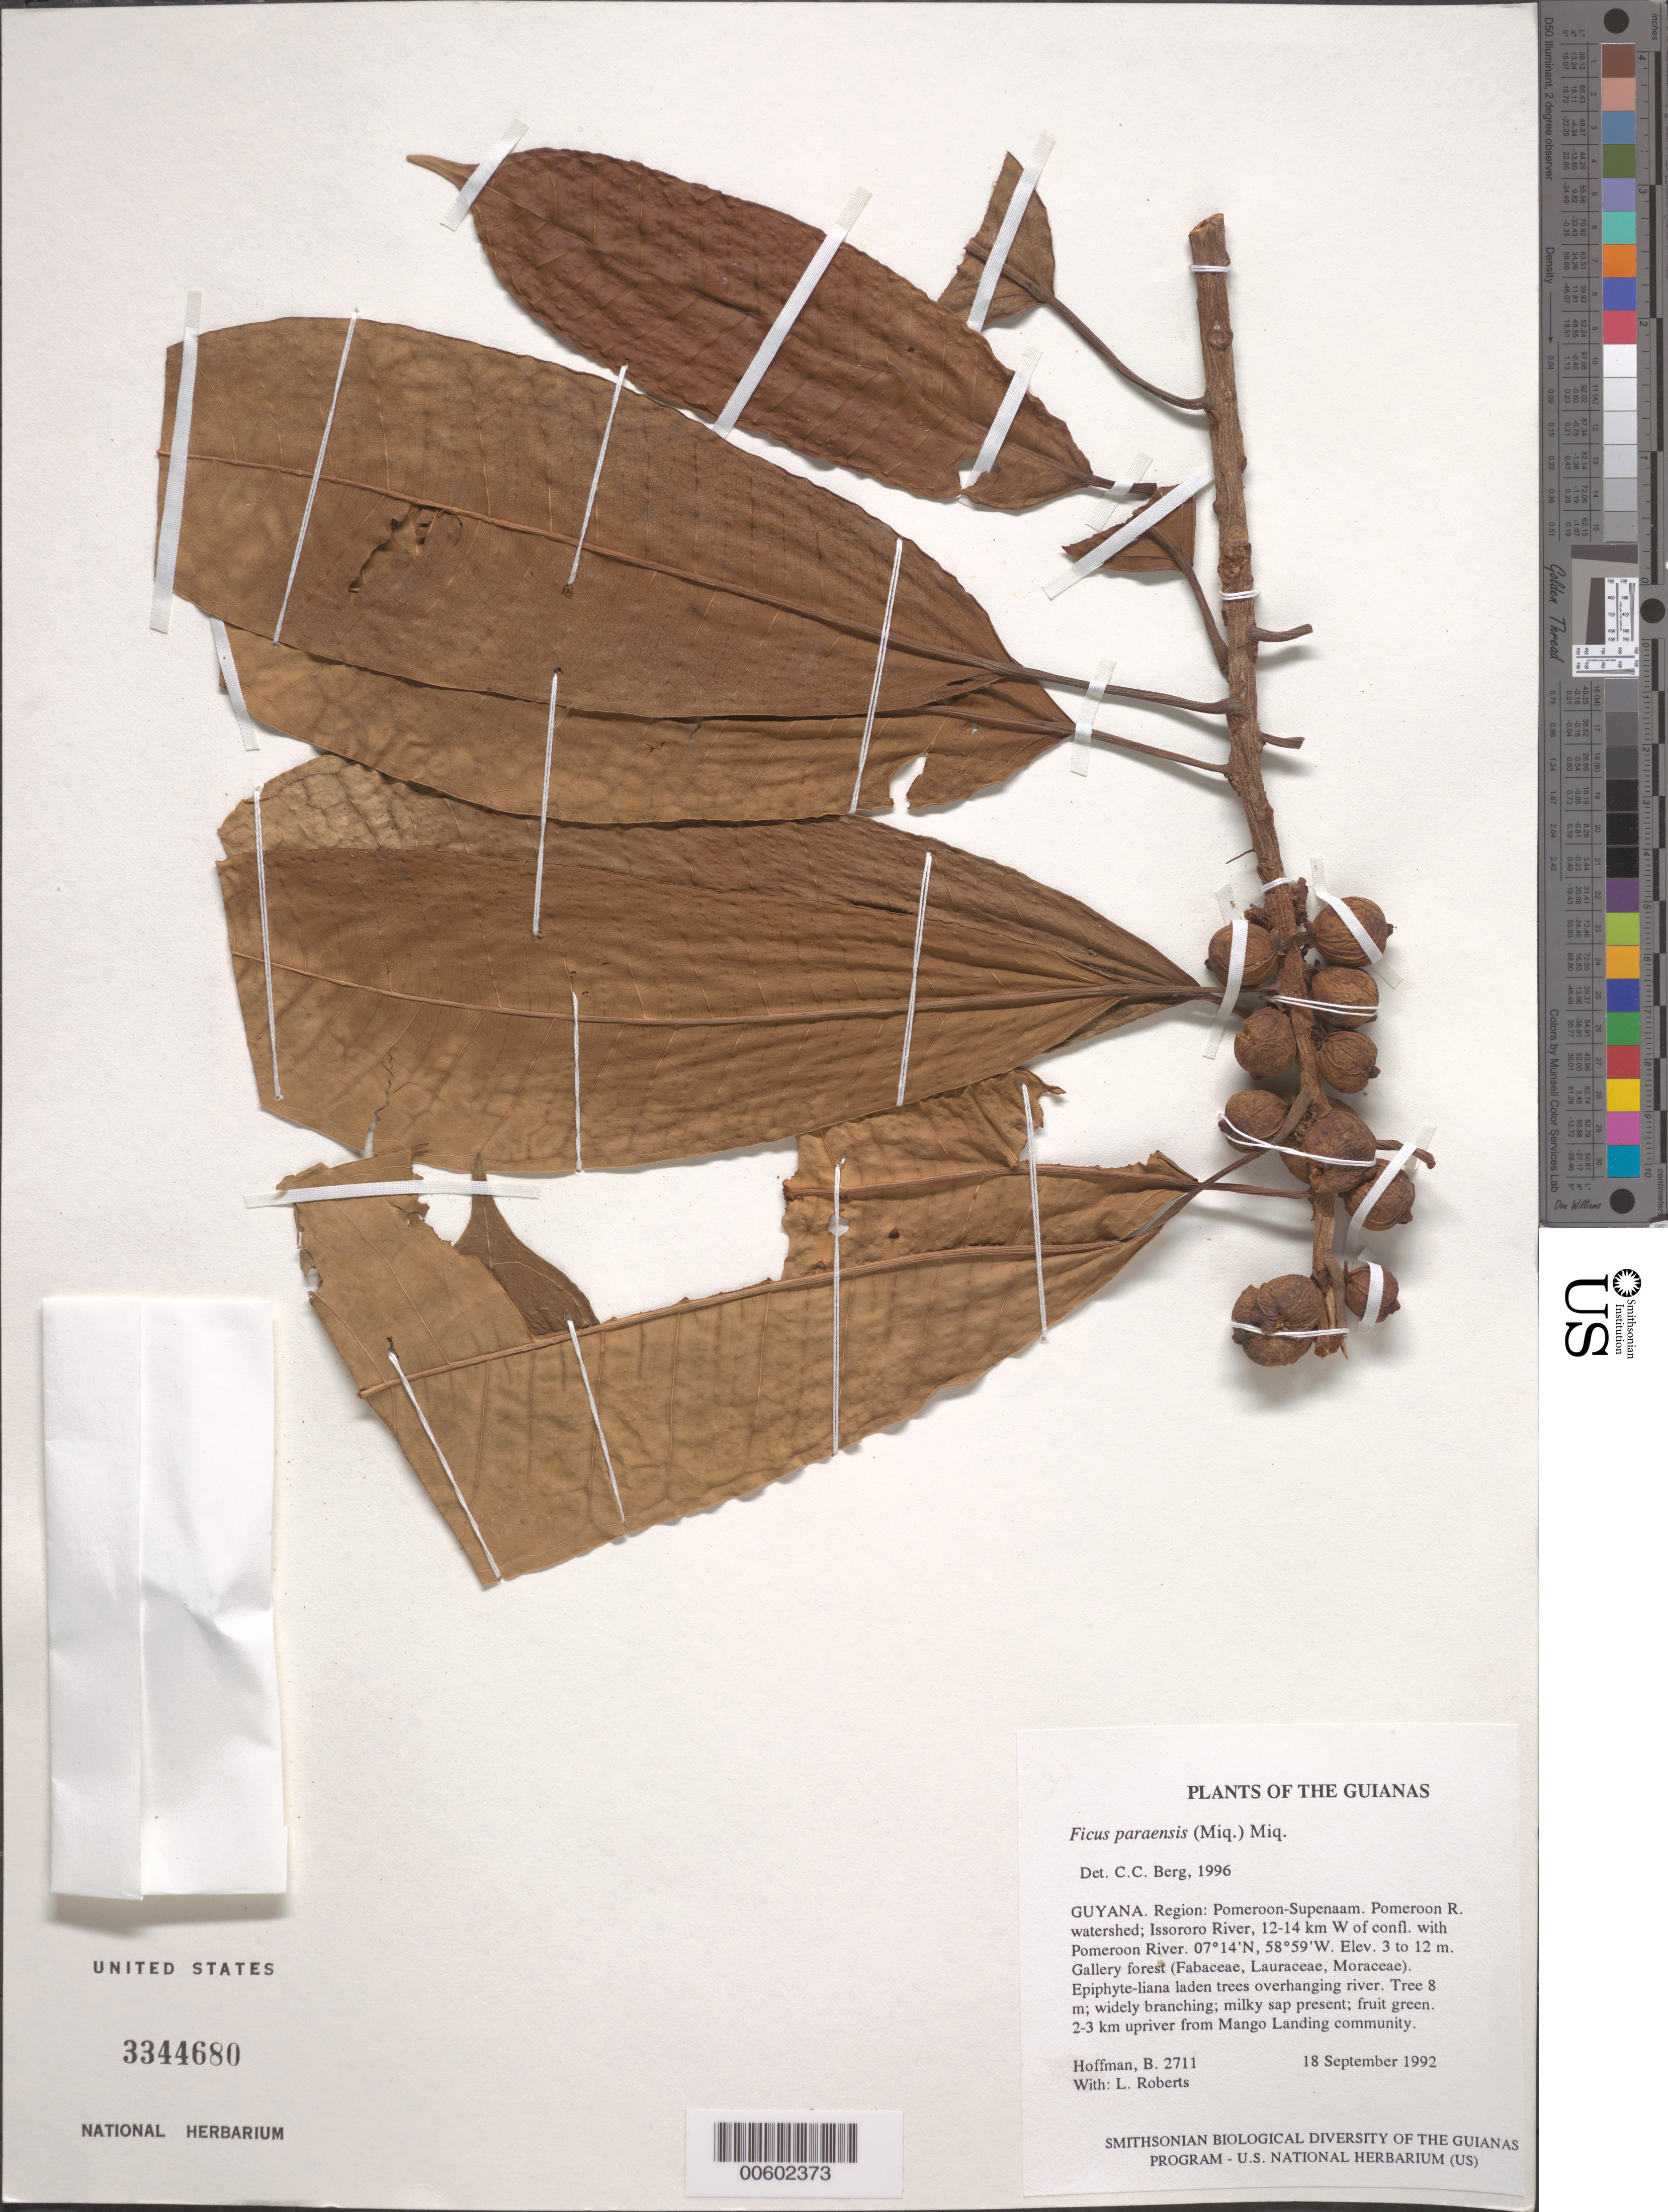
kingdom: Plantae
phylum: Tracheophyta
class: Magnoliopsida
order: Rosales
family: Moraceae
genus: Ficus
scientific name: Ficus paraensis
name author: (Miq.) Miq.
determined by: Berg, C. C.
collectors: B. Hoffman & L. Roberts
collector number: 2711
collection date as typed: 18 September 1992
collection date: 1992-09-18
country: Guyana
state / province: Pomeroon-Supenaam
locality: Pomeroon River watershed; Issororo River, 12-14 km W of confluence with Pomeroon River. 2-3 km upriver from Mango Landing community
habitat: Gallery forest (Fabaceae, Lauraceae, Moraceae). Epiphyte-liana laden trees overhanging river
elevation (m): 3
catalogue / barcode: US 3344680